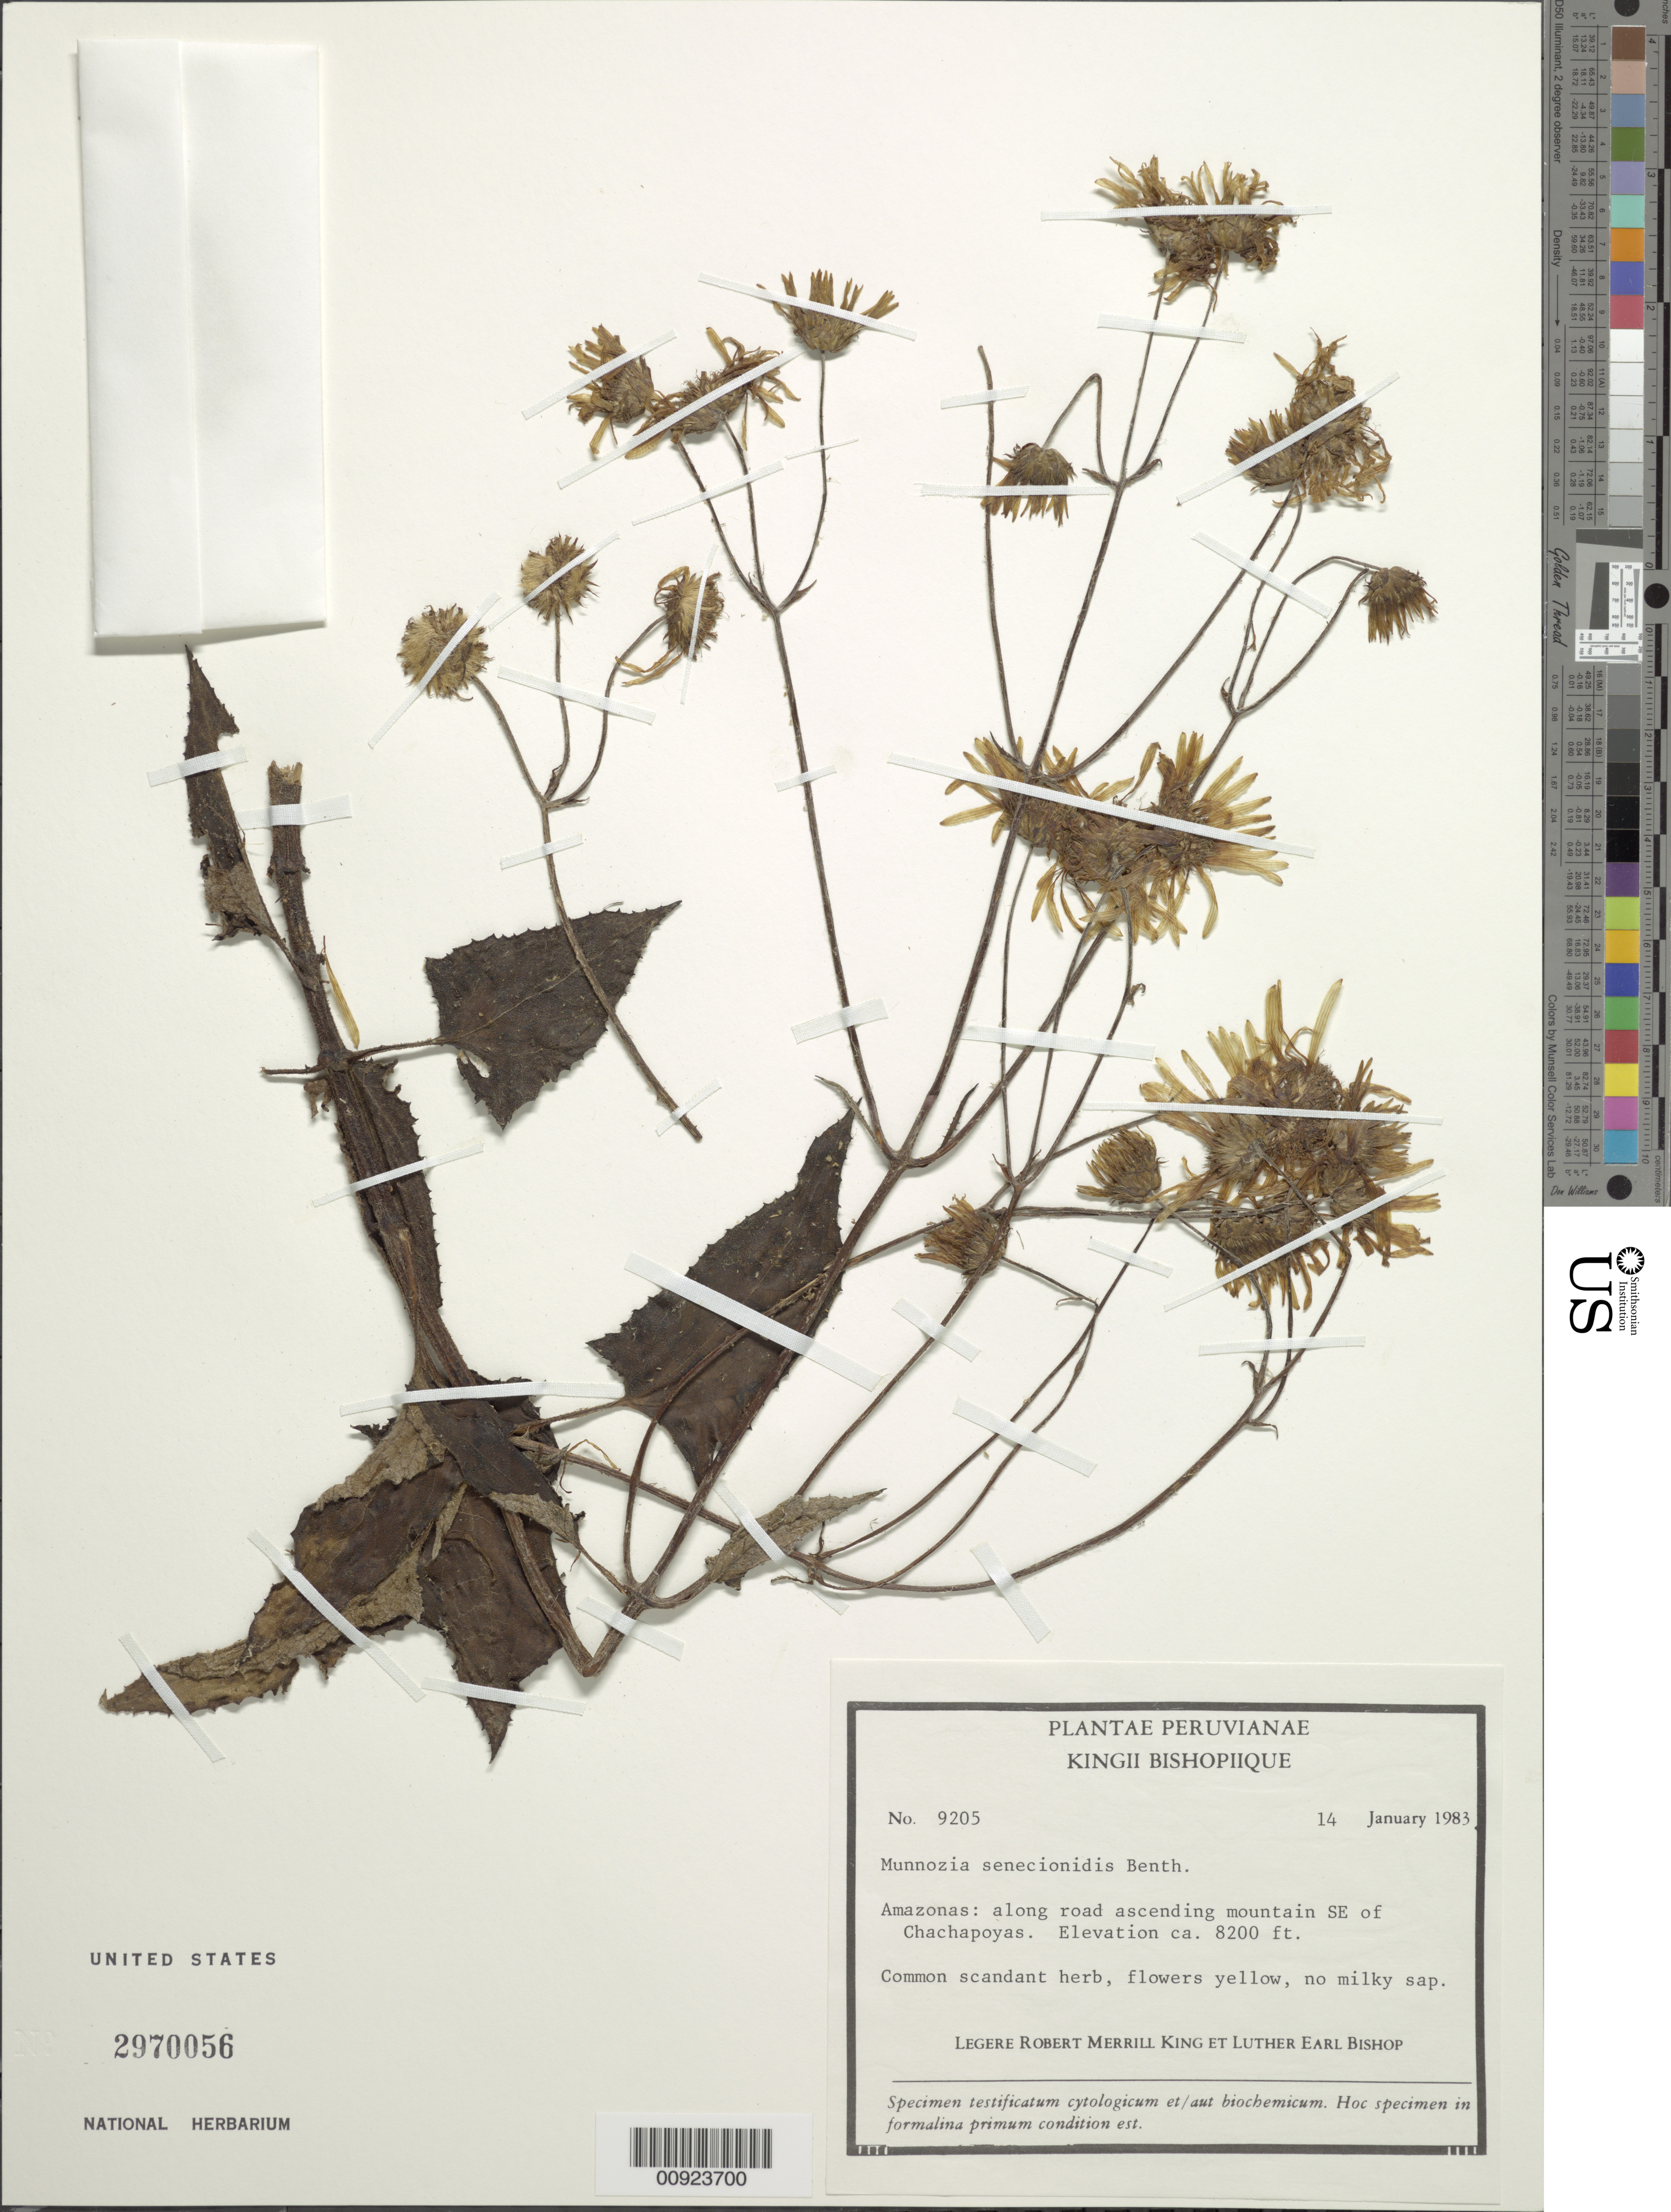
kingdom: Plantae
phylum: Tracheophyta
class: Magnoliopsida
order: Asterales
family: Asteraceae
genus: Munnozia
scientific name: Munnozia senecionidis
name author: Benth.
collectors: R. M. King & L. E. Bishop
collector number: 9205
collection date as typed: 14 January 1983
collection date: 1983-01-14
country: Peru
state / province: Amazonas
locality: Chachapoyas, along road ascending mountain SE of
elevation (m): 2499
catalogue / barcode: US 2970056